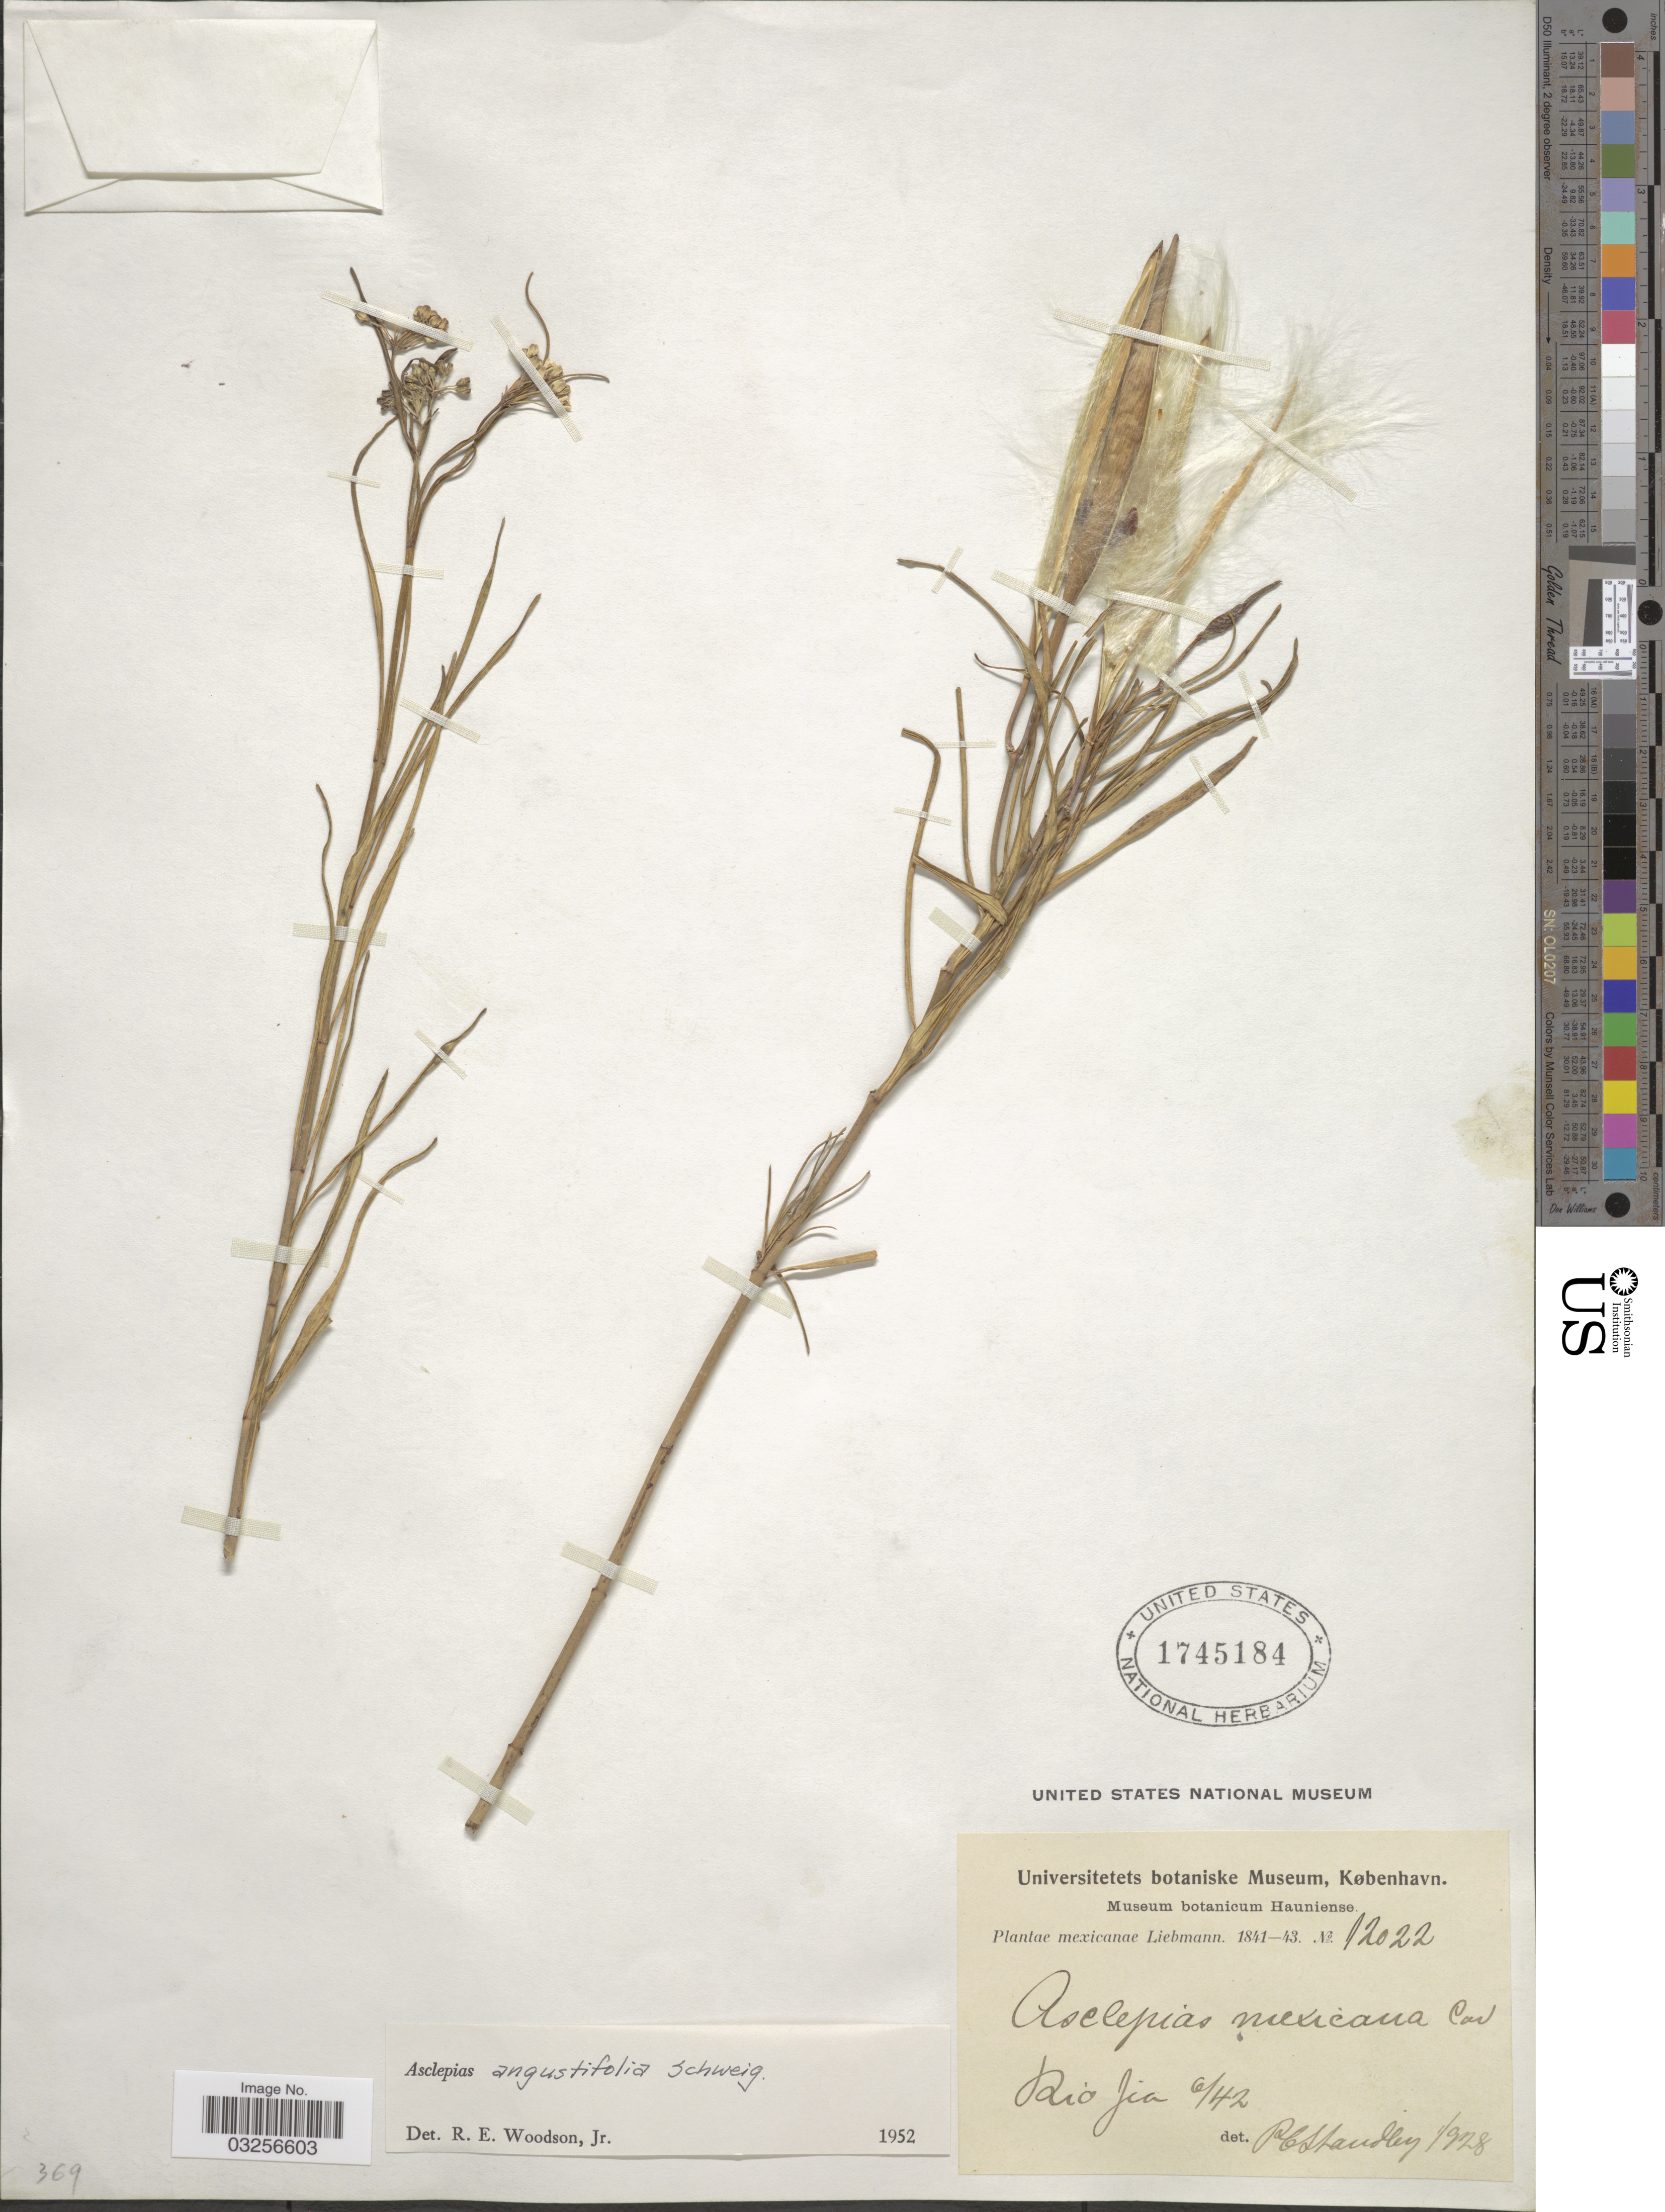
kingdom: Plantae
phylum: Tracheophyta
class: Magnoliopsida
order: Gentianales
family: Apocynaceae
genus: Asclepias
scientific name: Asclepias angustifolia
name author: Schweigg.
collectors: Liebmann, --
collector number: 12022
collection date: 1842-06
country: Mexico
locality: Rio Jia.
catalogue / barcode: US 1745184